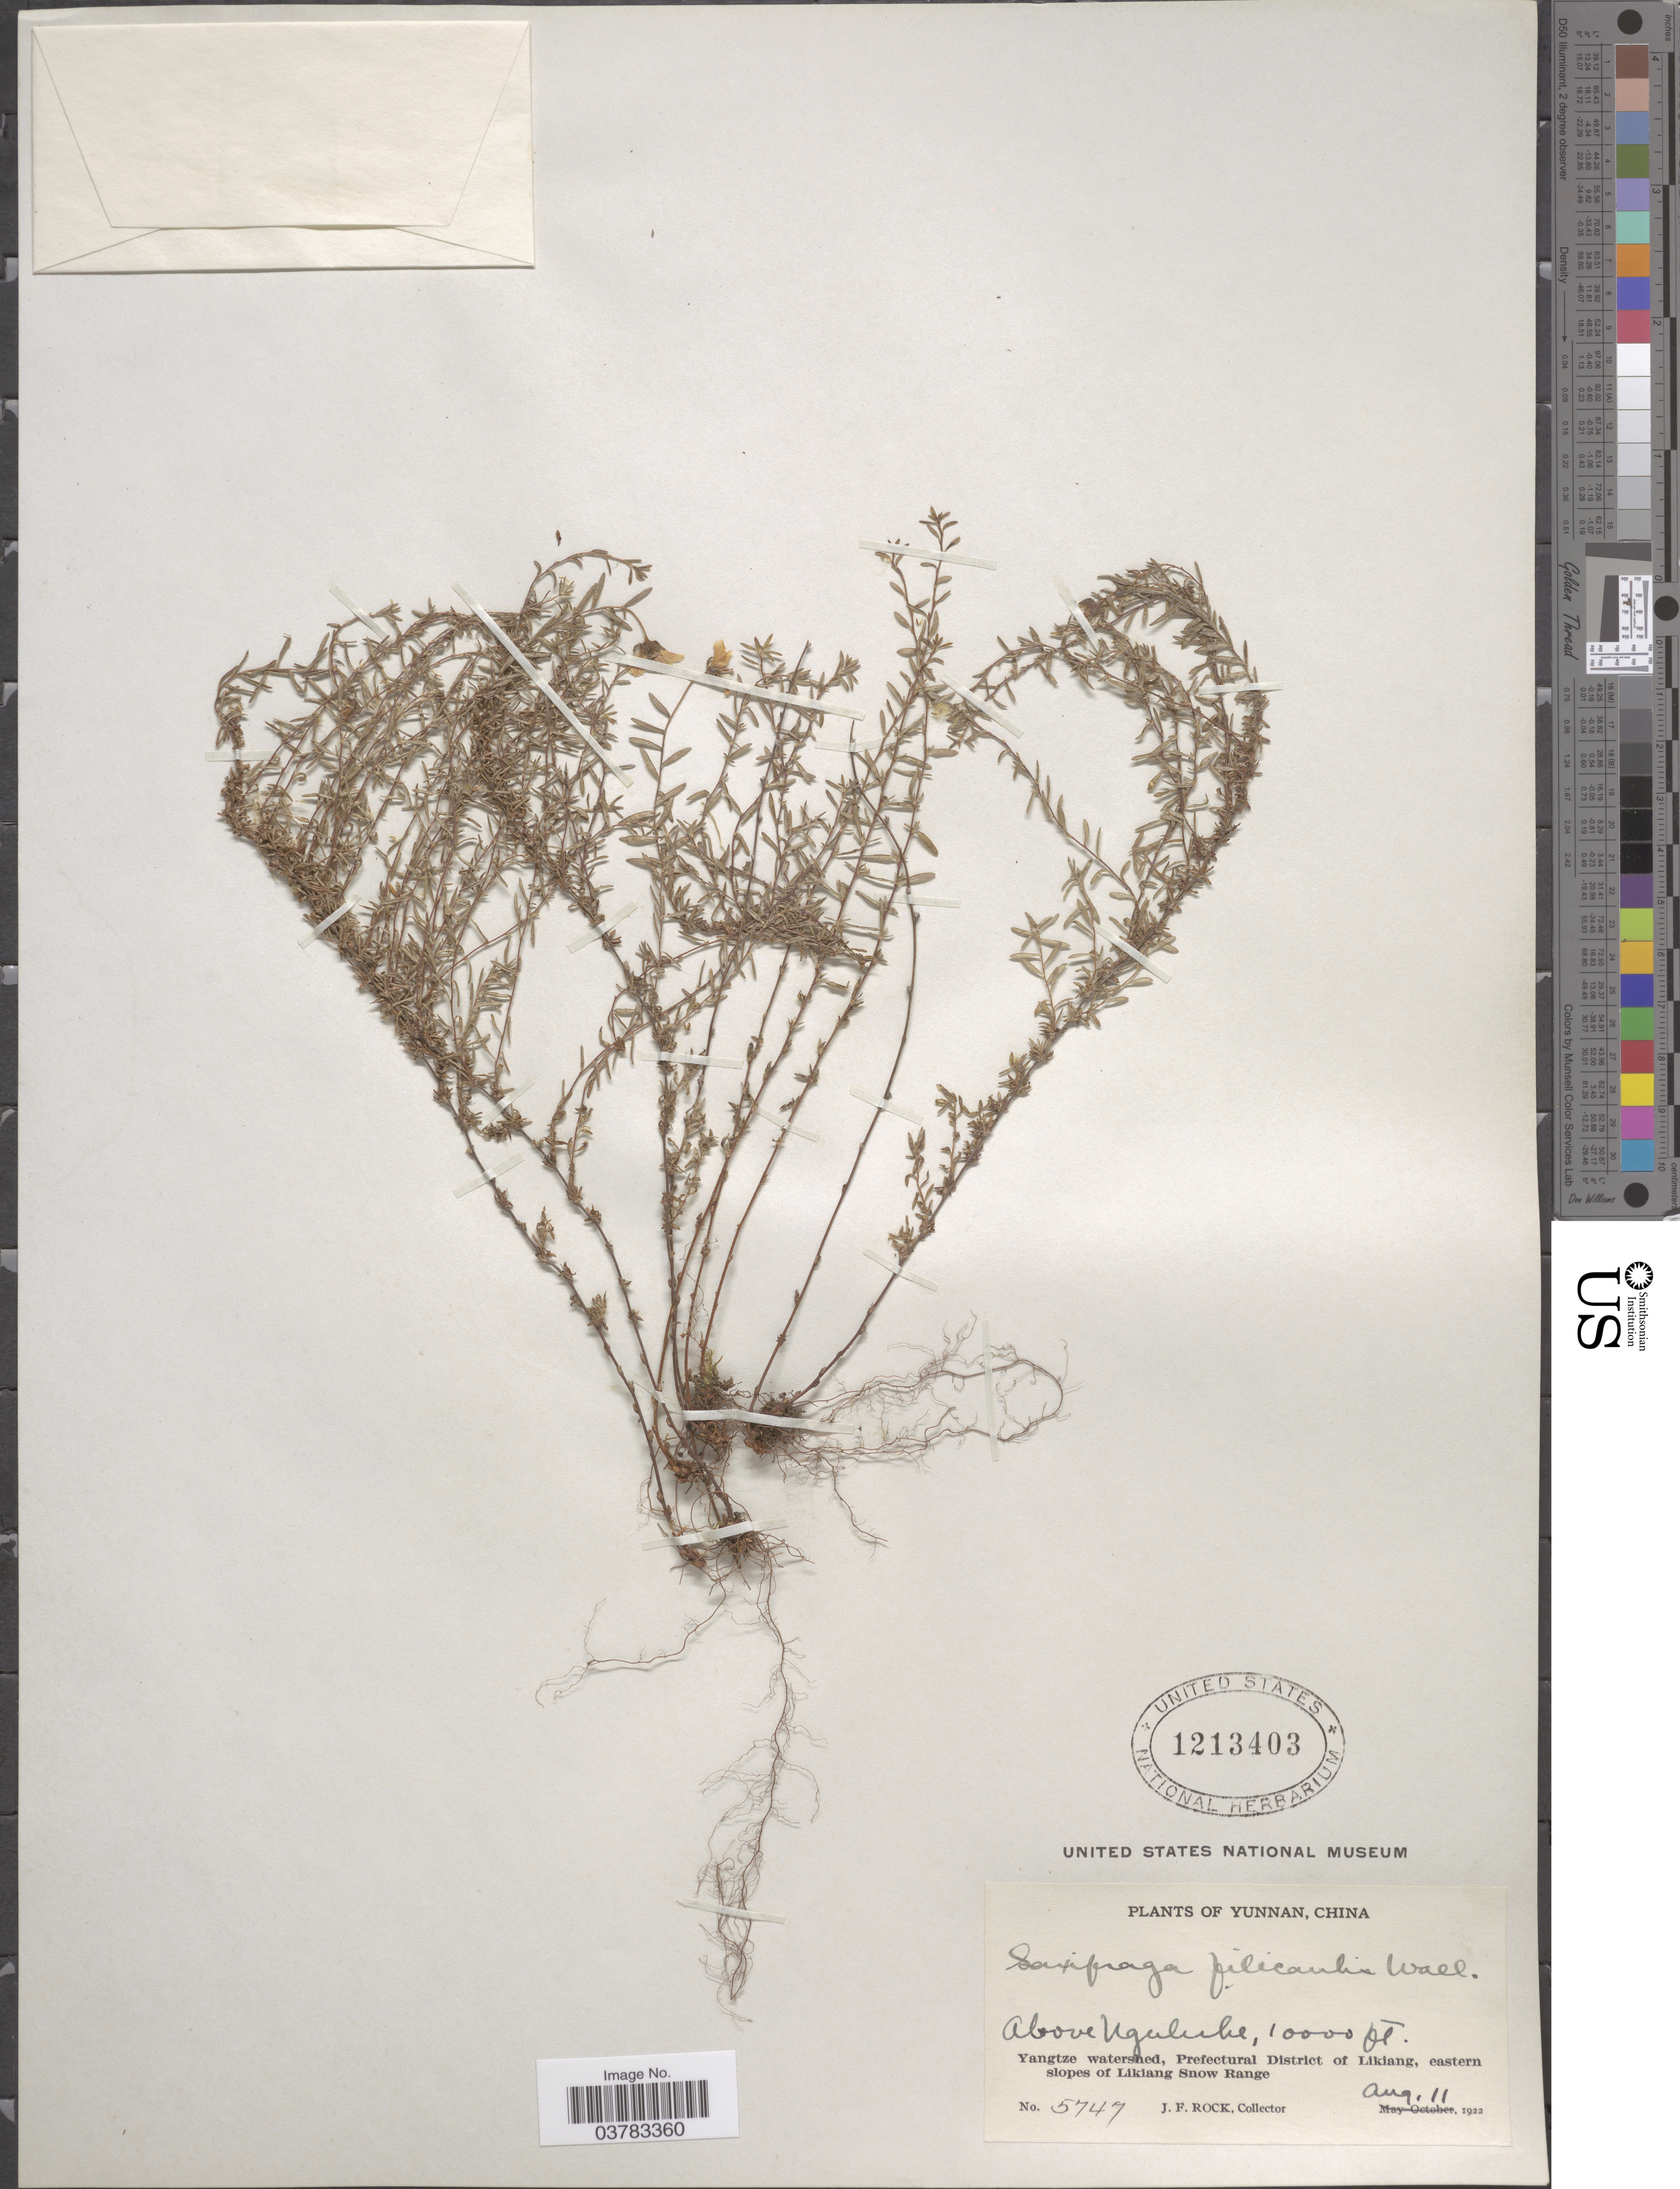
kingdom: Plantae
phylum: Tracheophyta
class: Magnoliopsida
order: Saxifragales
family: Saxifragaceae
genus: Saxifraga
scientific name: Saxifraga filicaulis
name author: Wall. ex Ser.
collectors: J. Rock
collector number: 5747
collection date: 1922-08-11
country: China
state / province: Yunnan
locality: Above Nguluke. Yangtze watershed, Prefectural District of Likiang, eastern slopes of Likiang Snow Range.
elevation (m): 3048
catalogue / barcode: US 1213403